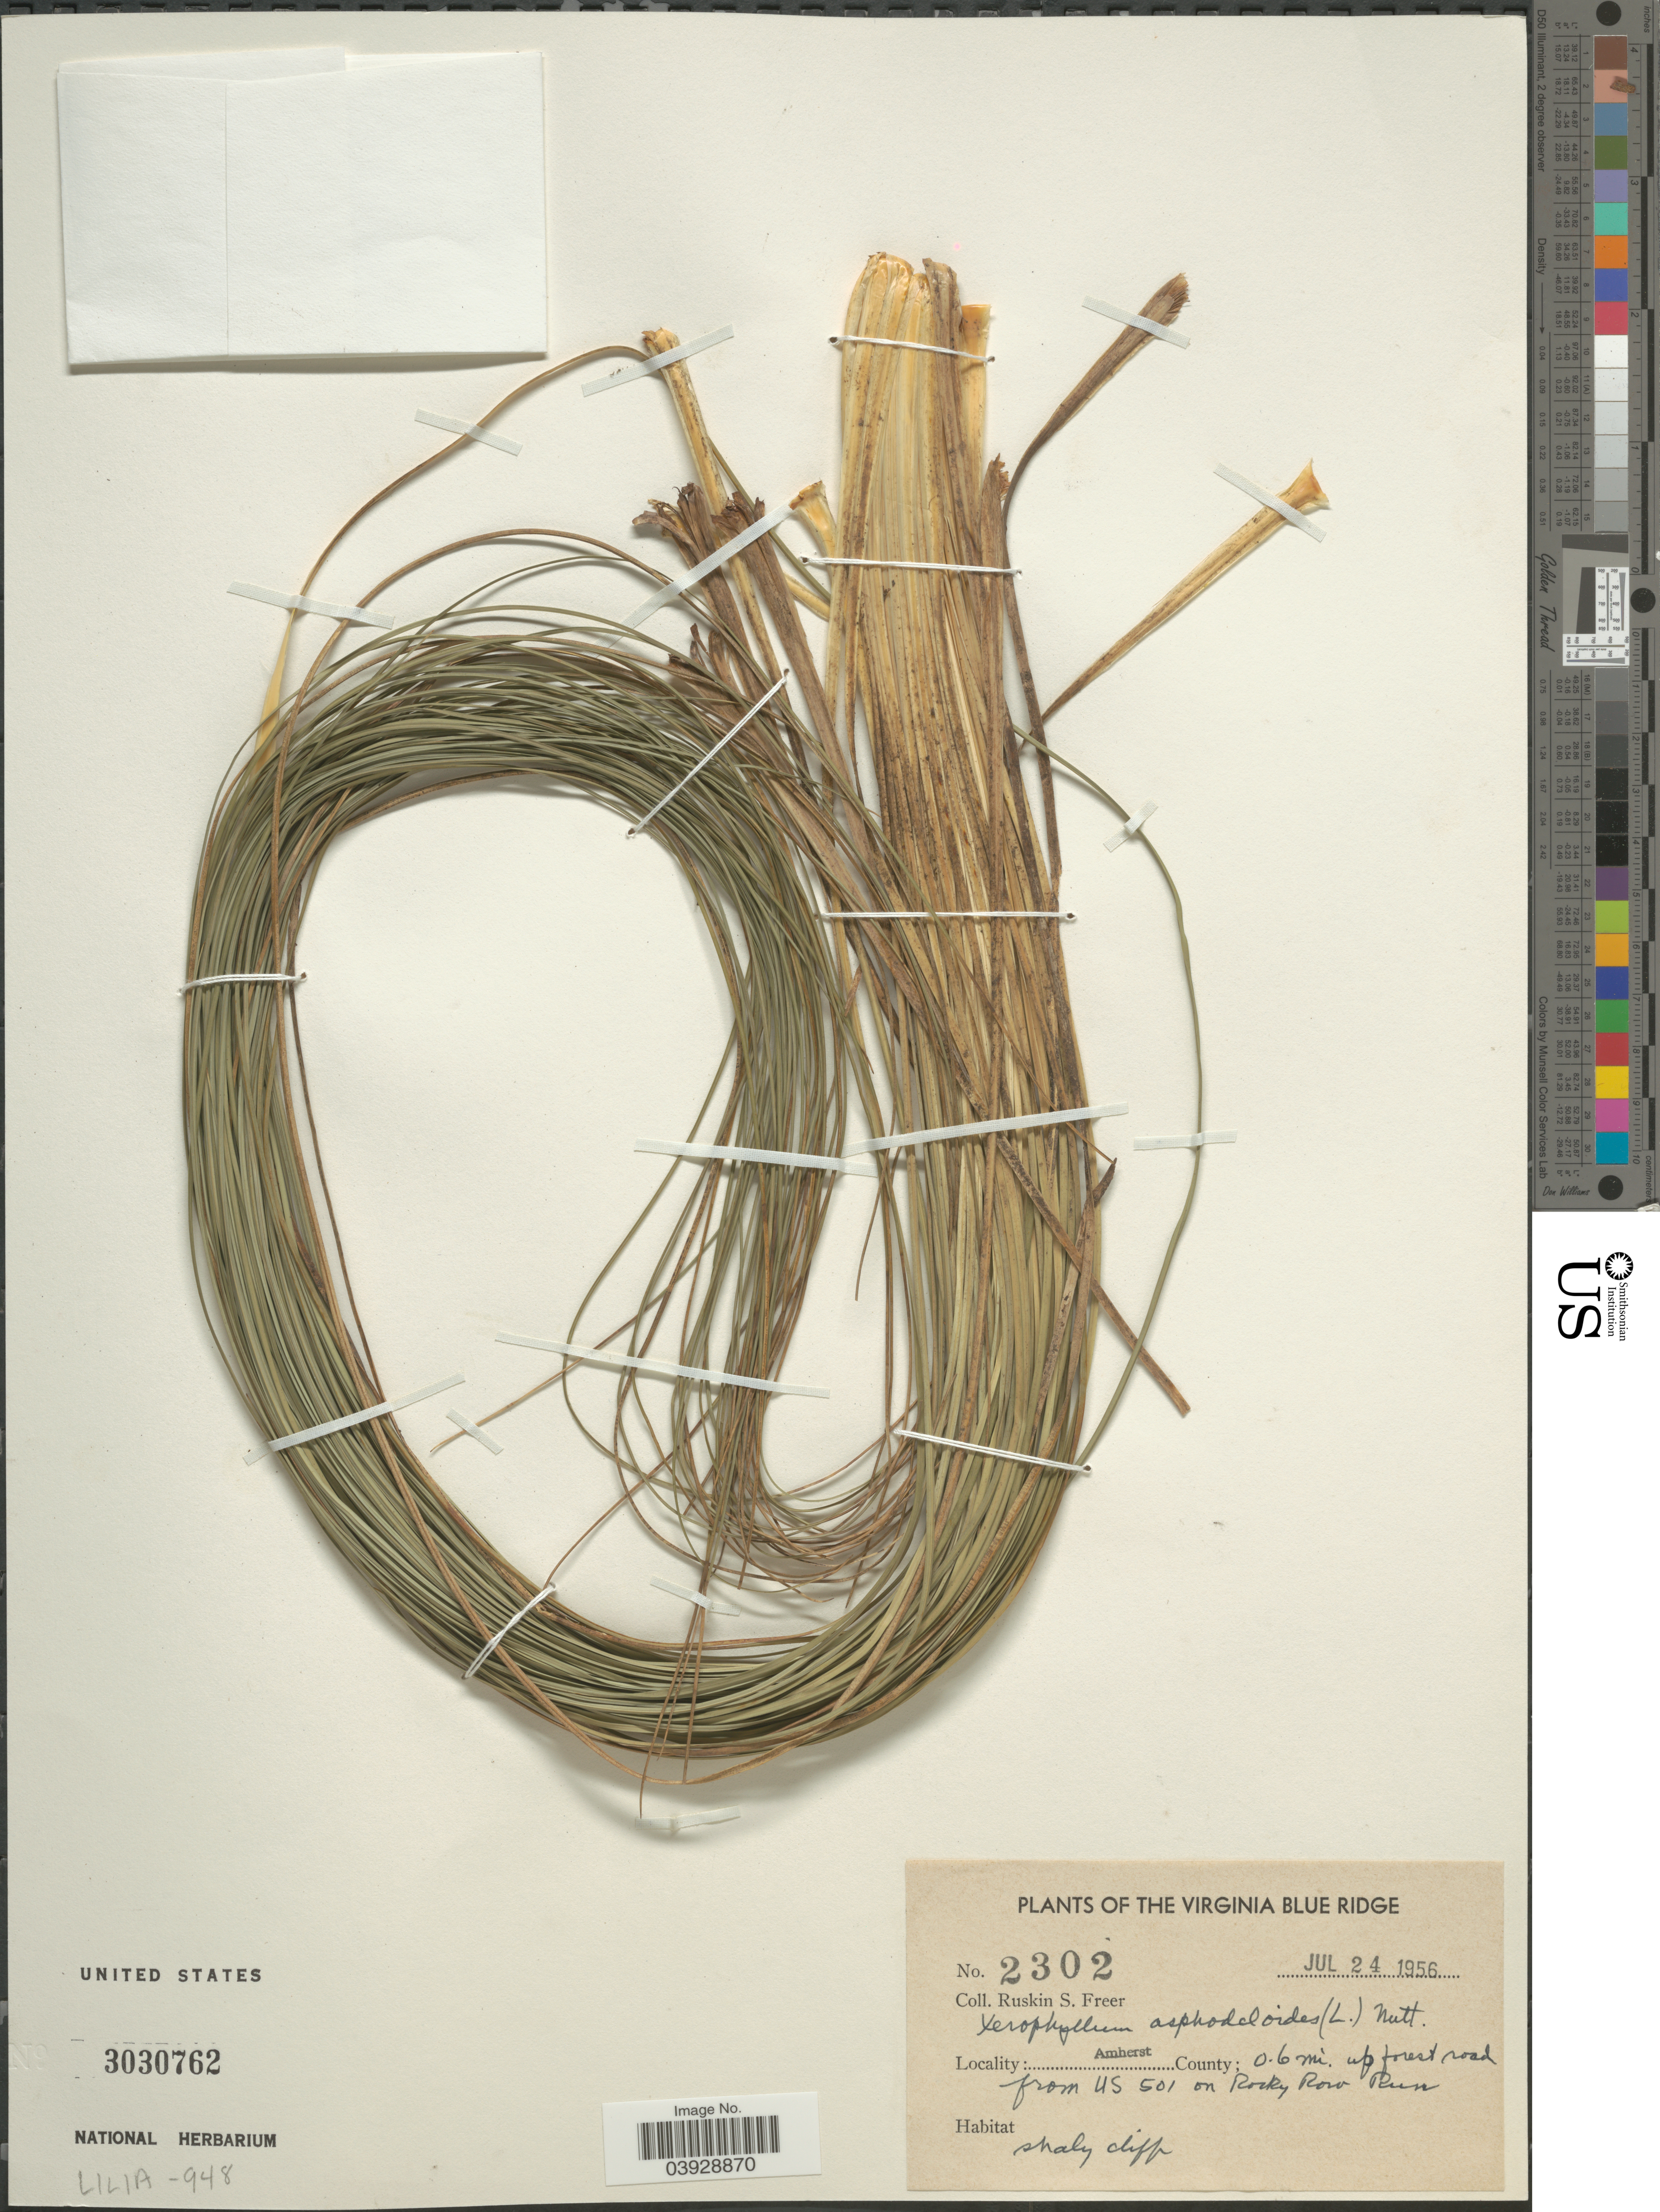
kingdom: Plantae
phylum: Tracheophyta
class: Liliopsida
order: Liliales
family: Melanthiaceae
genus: Xerophyllum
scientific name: Xerophyllum asphodeloides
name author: (L.) Nutt.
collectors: R. Freer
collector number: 2302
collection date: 1956-07-24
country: United States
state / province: Virginia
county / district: Amherst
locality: The Virginia Blue Ridge. Amherst County; 0.6 mi. up forest road from US 501 on Rocky Row Run.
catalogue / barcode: US 3030762